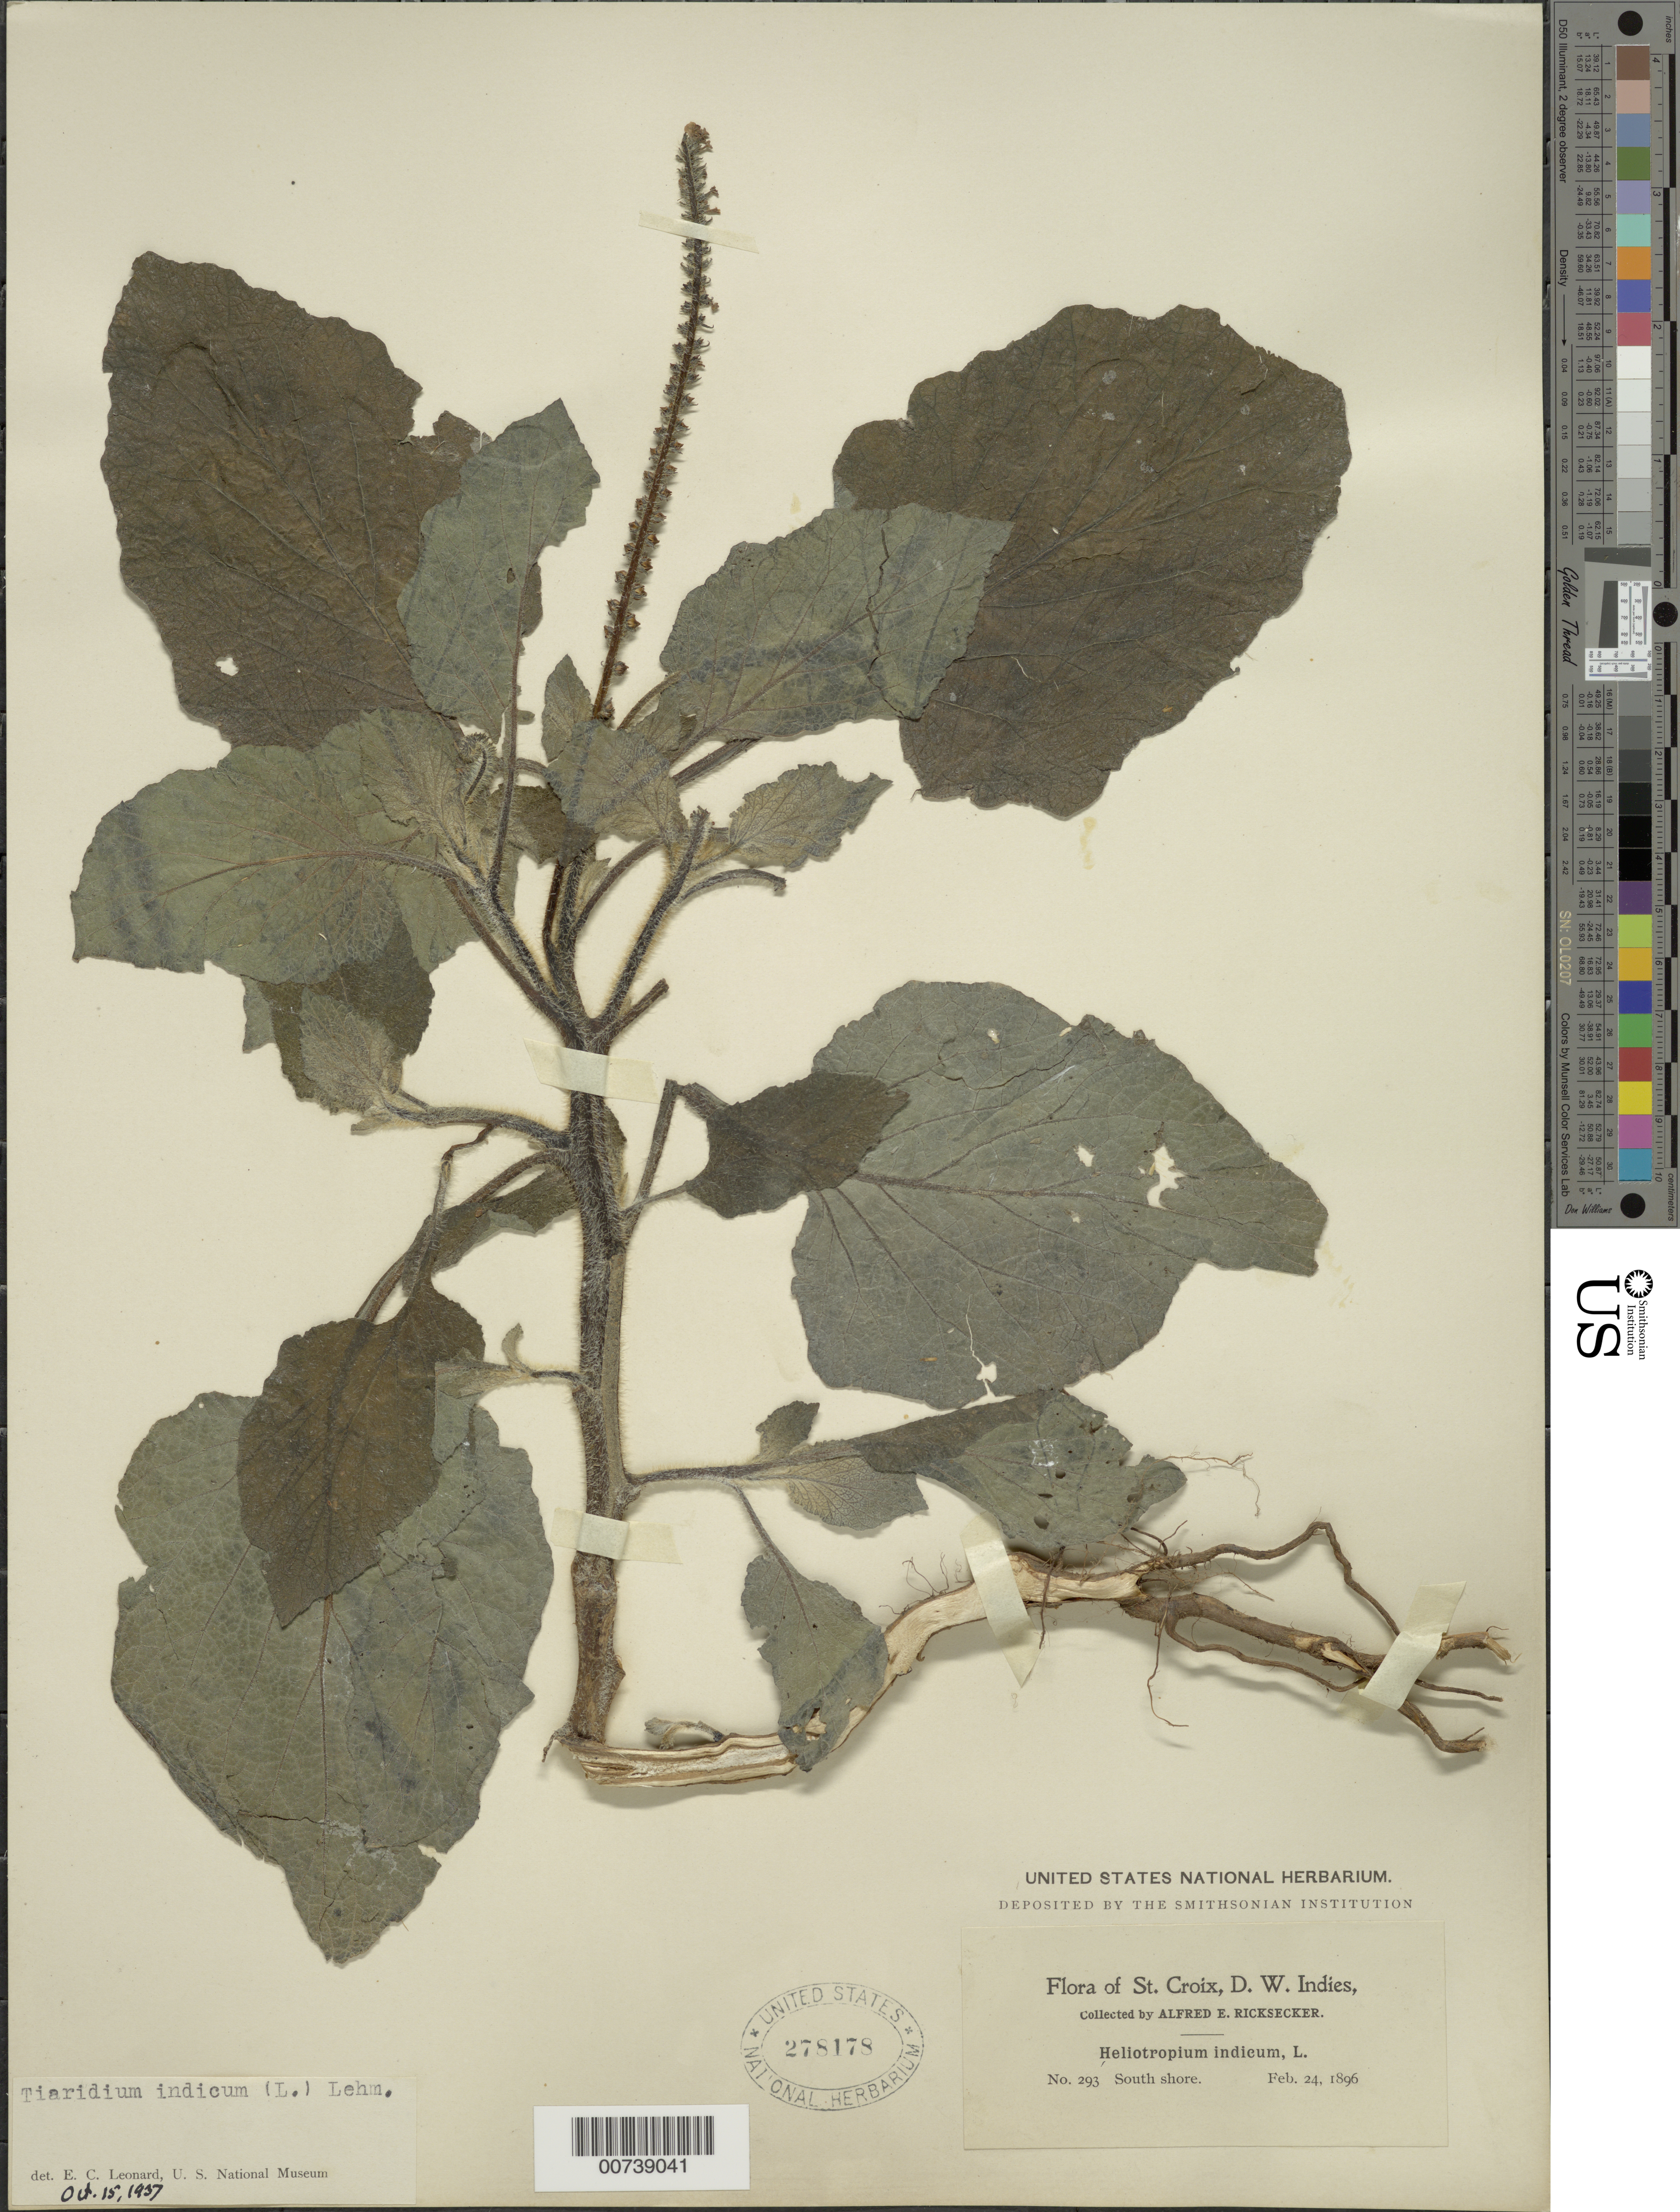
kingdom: Plantae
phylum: Tracheophyta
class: Magnoliopsida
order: Boraginales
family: Heliotropiaceae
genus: Heliotropium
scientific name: Heliotropium indicum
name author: L.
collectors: A. E. Ricksecker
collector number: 293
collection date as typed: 24 Feb 1896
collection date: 1896-02-24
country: U.S. Virgin Islands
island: St. Croix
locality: South shore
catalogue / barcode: US 278178